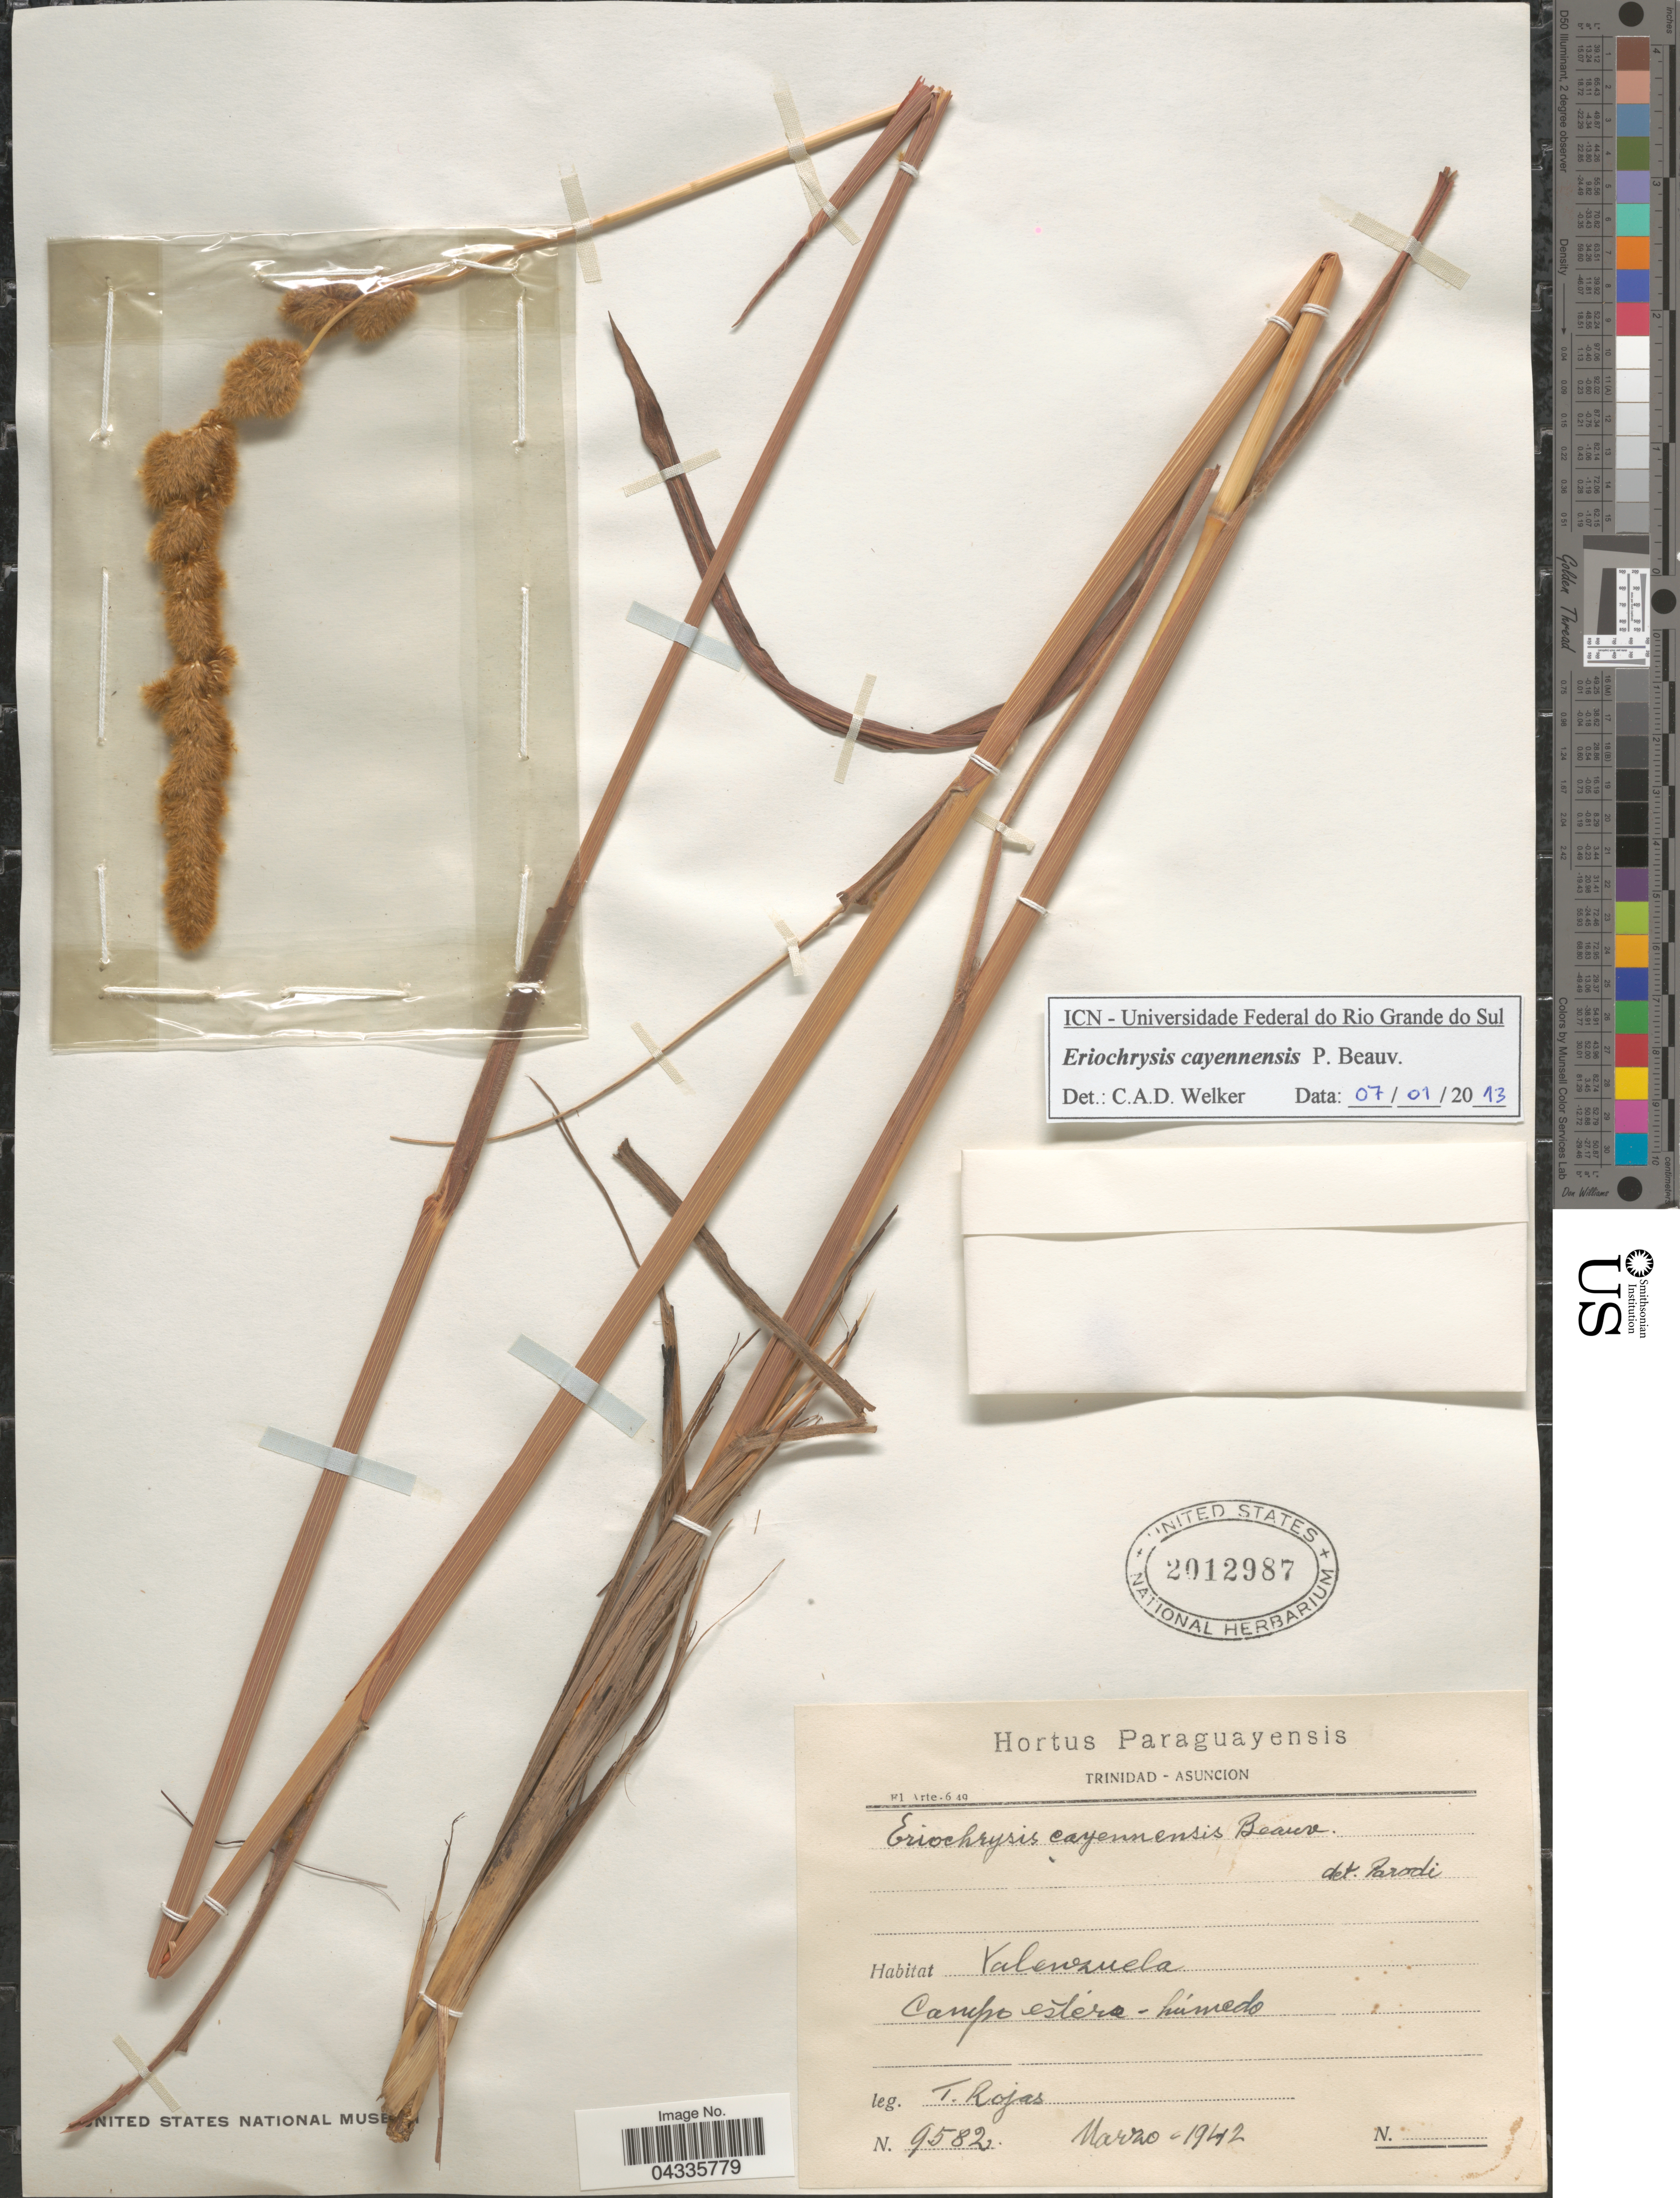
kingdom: Plantae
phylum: Tracheophyta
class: Liliopsida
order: Poales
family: Poaceae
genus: Eriochrysis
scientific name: Eriochrysis cayennensis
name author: P. Beauv.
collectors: T. Rojas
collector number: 9582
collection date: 1942-03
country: Paraguay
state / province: Asuncion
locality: Valenzuela.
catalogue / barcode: US 2012987